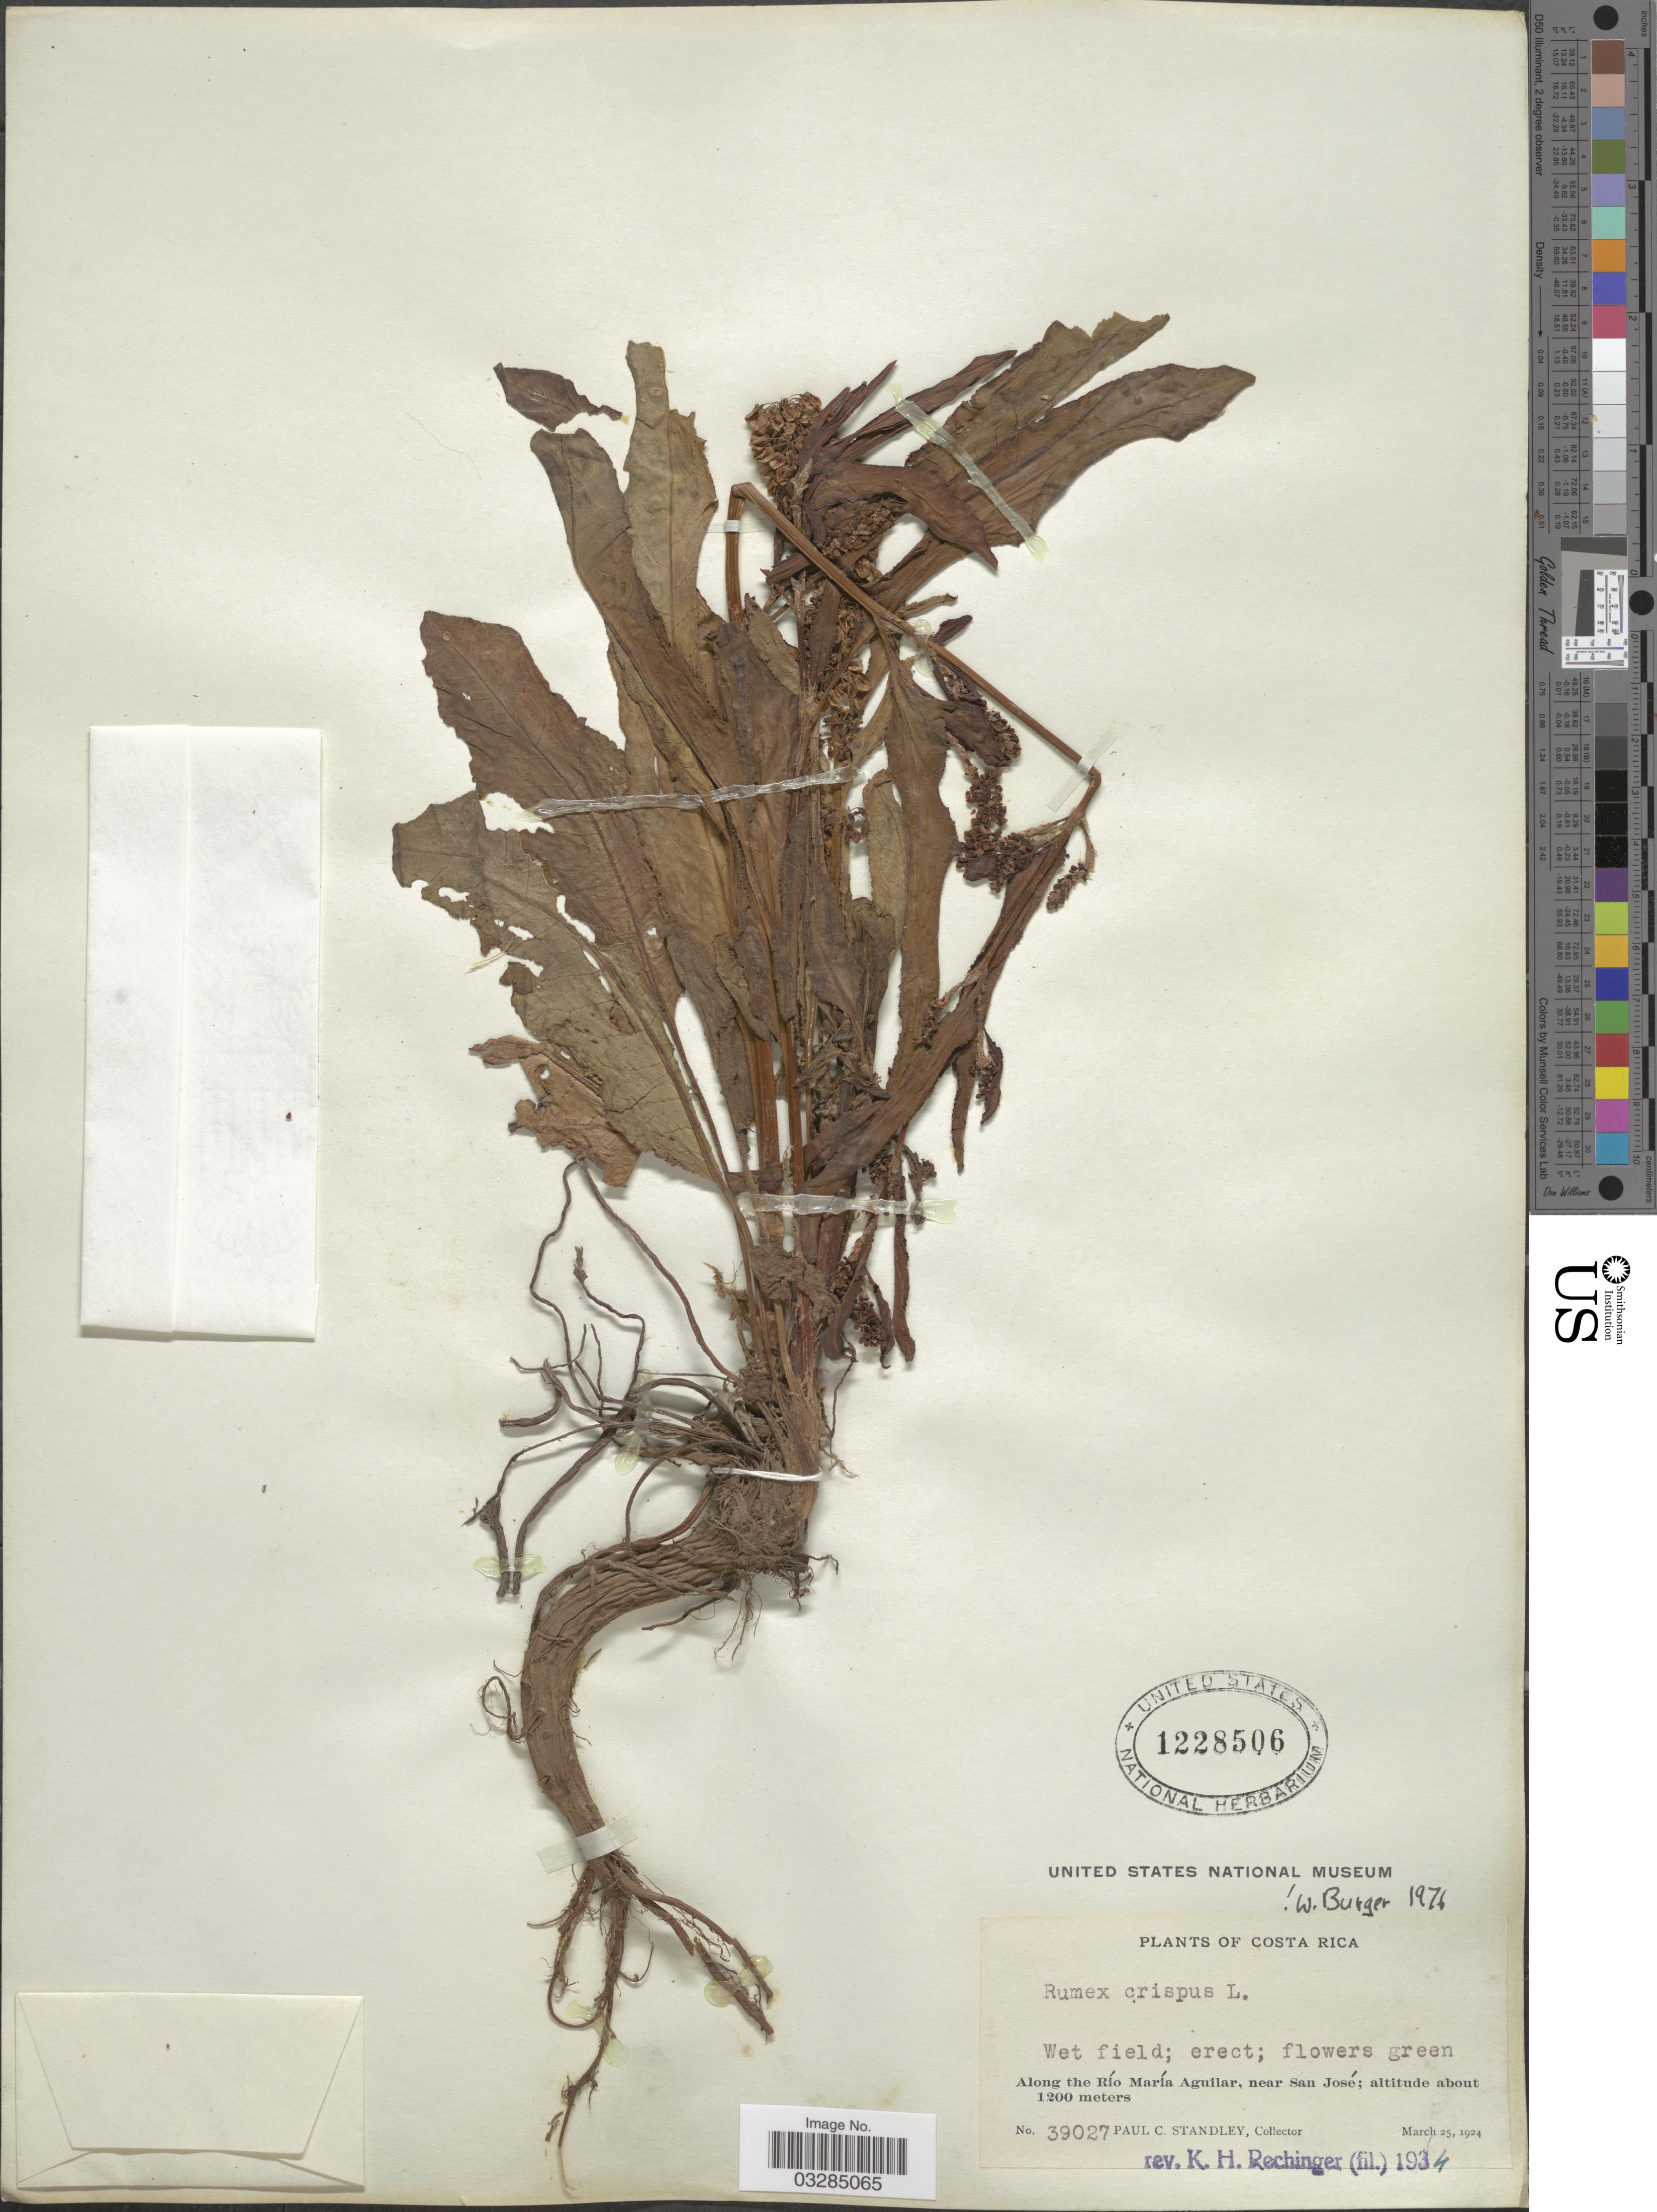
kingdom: Plantae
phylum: Tracheophyta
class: Magnoliopsida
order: Caryophyllales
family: Polygonaceae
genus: Rumex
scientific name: Rumex crispus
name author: L.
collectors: P. C. Standley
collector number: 39027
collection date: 1924-03-25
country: Costa Rica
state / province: San José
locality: Along the Río María Aguilar, near San José.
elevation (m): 1200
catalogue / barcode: US 1228506